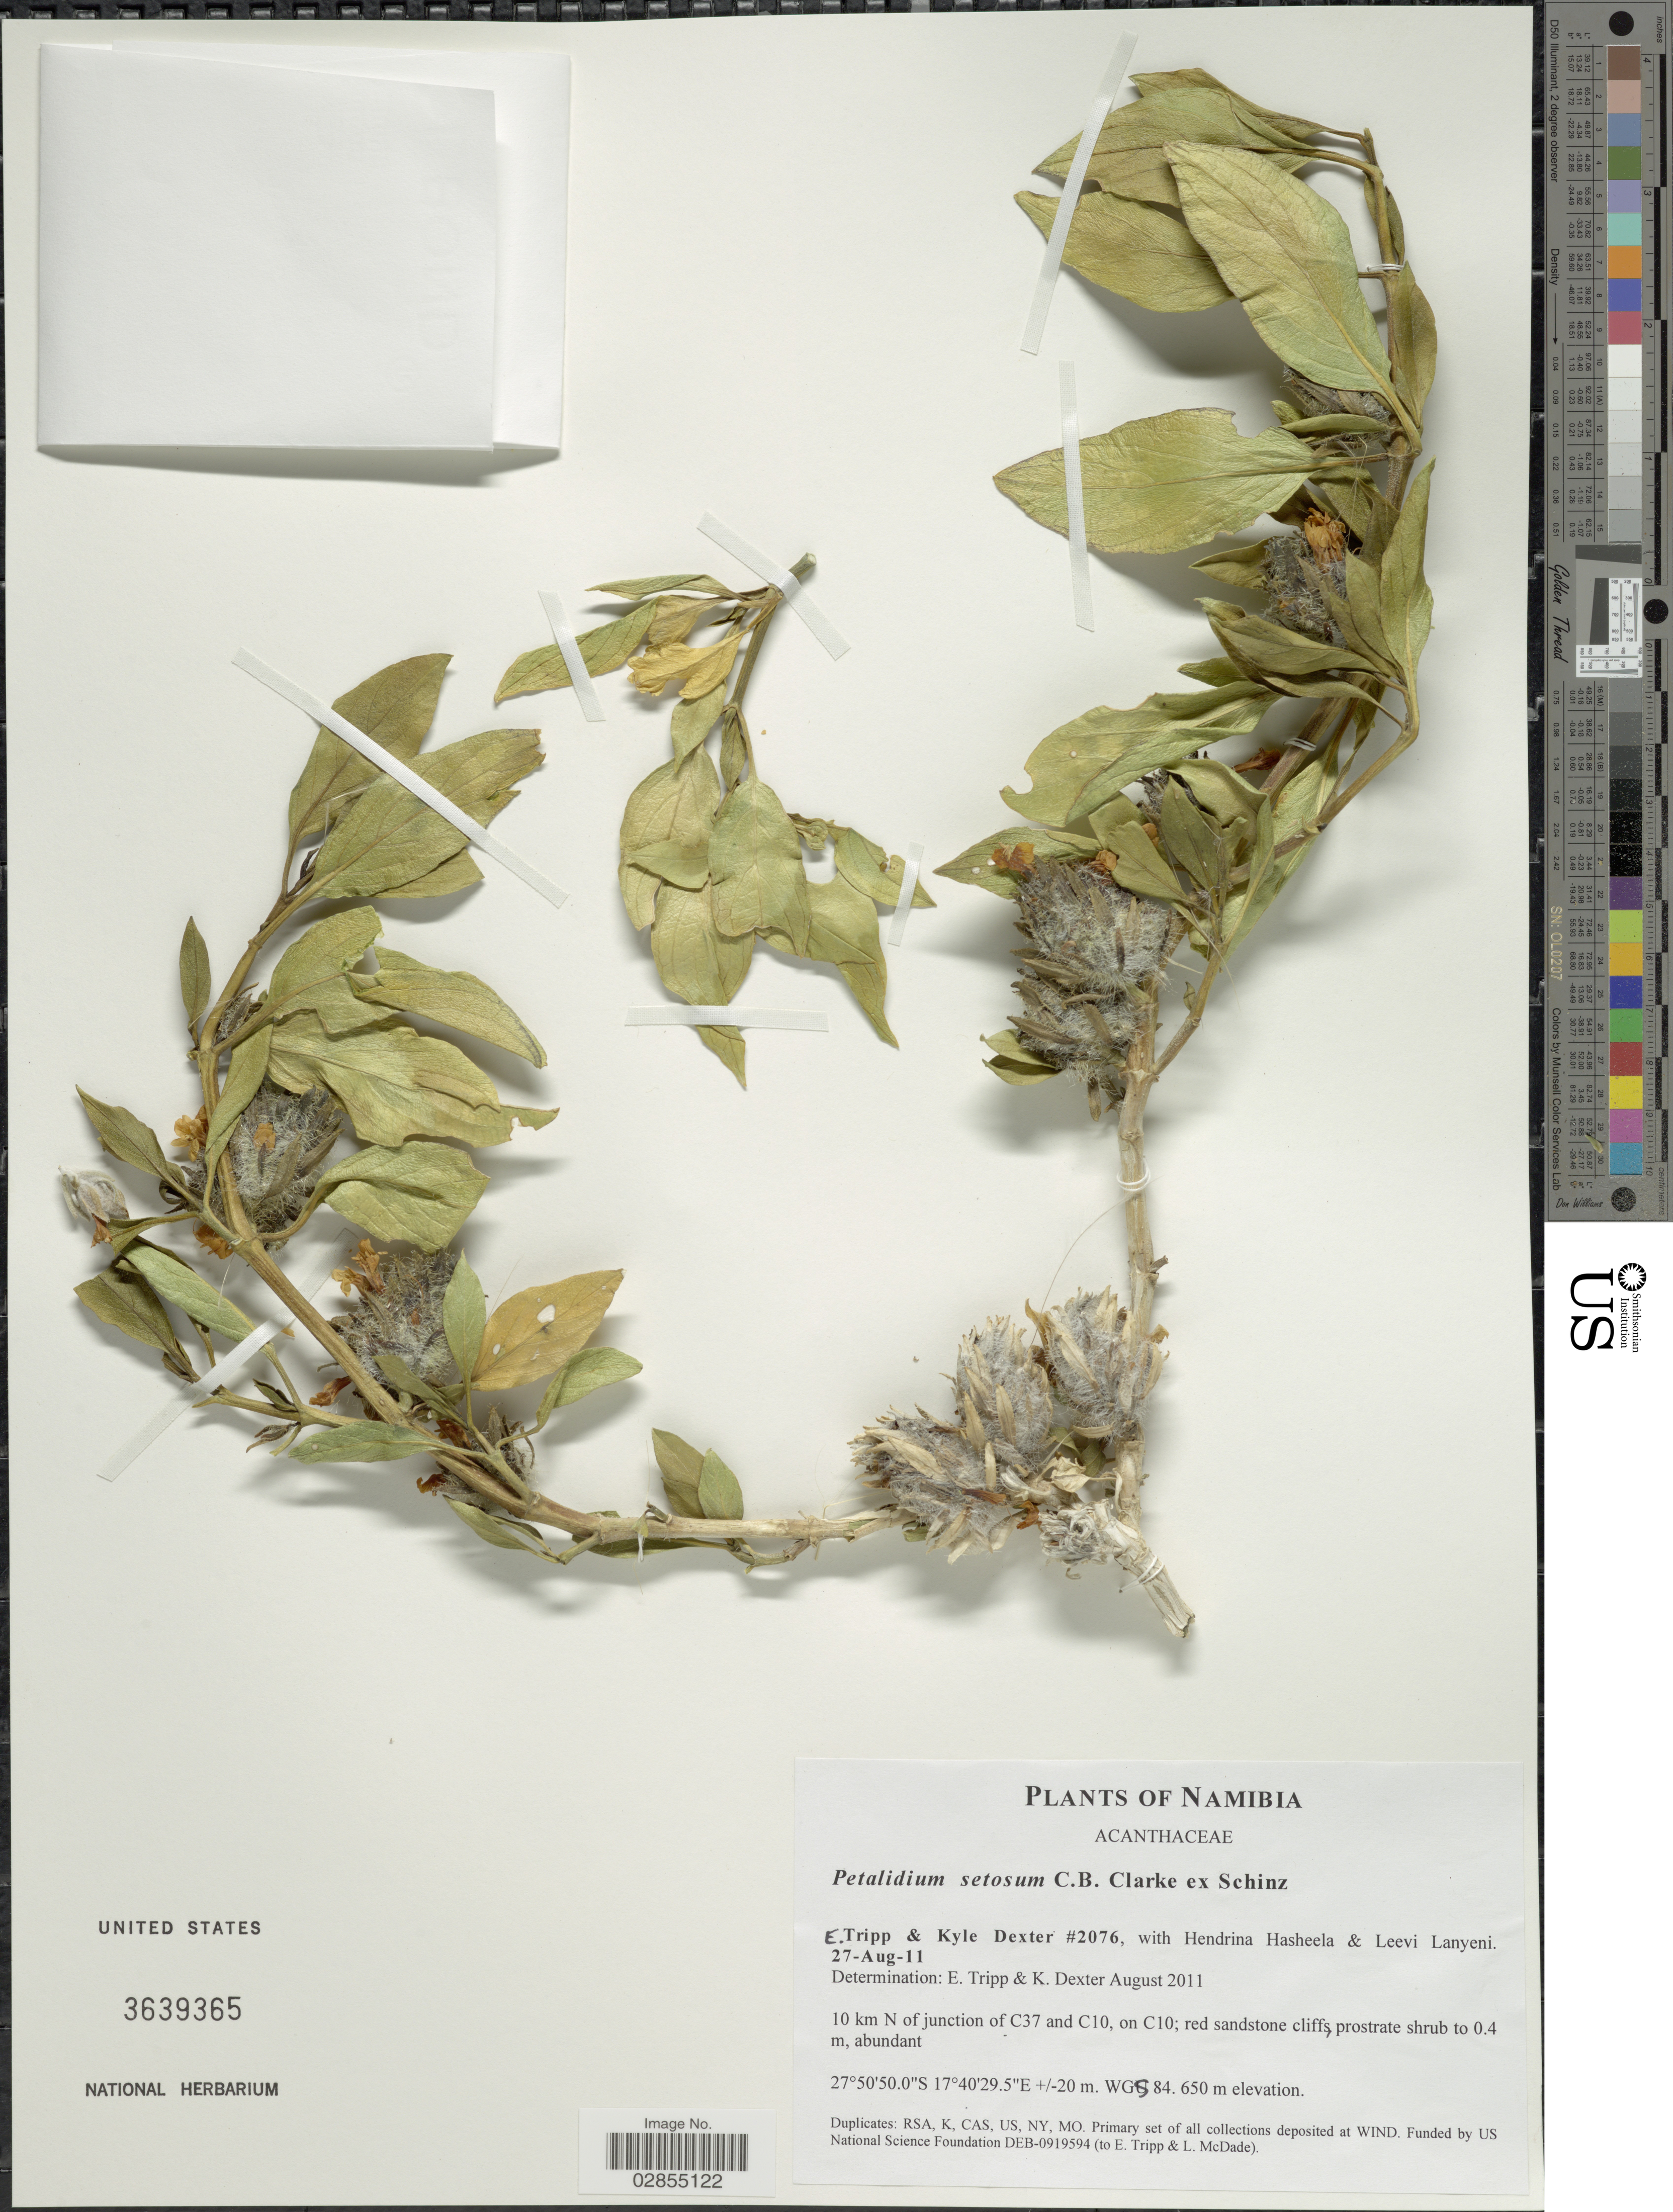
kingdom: Plantae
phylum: Tracheophyta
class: Magnoliopsida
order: Lamiales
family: Acanthaceae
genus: Petalidium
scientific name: Petalidium setosum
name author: C.B. Clarke ex Schinz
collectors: E. Tripp, K. Dexter, H. Hasheela & L. Lanyeni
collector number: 2076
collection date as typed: Transcribed d/m/y: 27/8/11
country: Namibia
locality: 10 km N of junction of C37 and C10, on C10.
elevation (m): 650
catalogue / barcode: US 3639365